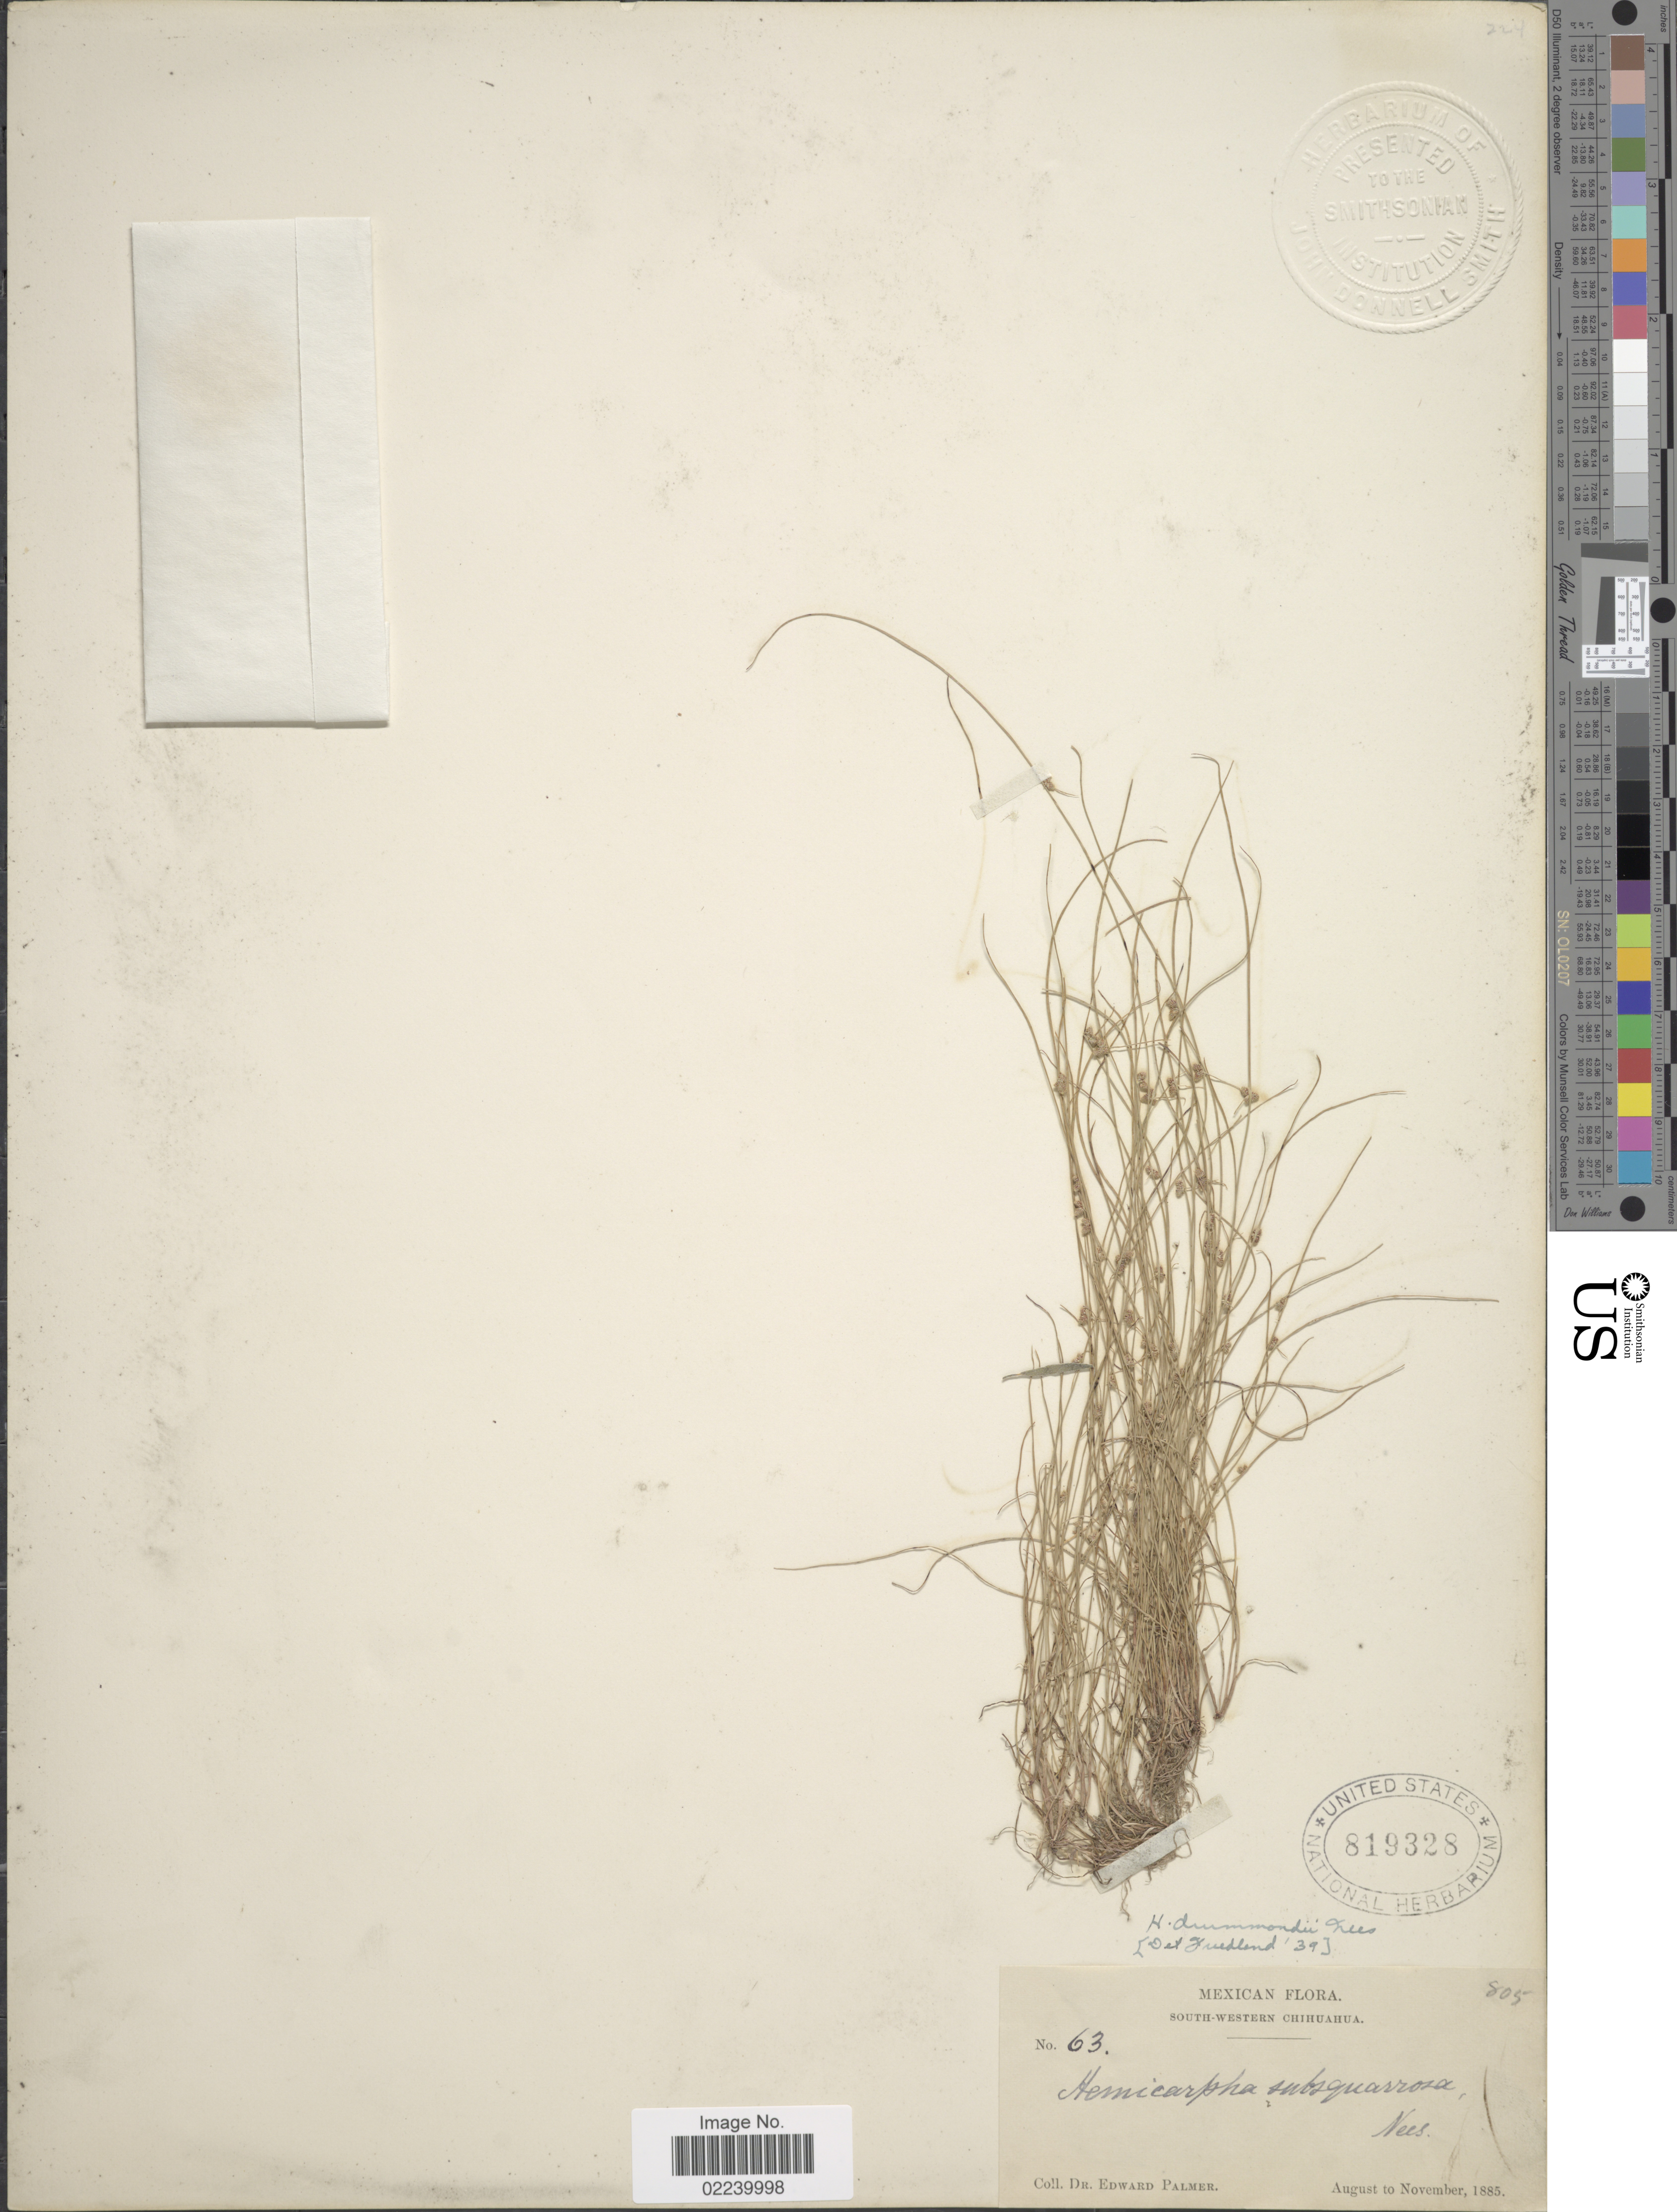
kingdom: Plantae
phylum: Tracheophyta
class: Liliopsida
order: Poales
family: Cyperaceae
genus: Cyperus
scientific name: Cyperus subsquarrosus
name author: (Muhl.) Bauters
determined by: Strong, M. T., (US), Smithsonian Institution - National Museum of Natural History (UNITED STATES)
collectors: E. Palmer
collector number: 63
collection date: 1885-08/1885-11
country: Mexico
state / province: Chihuahua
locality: South western Chihuahua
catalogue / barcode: US 819328